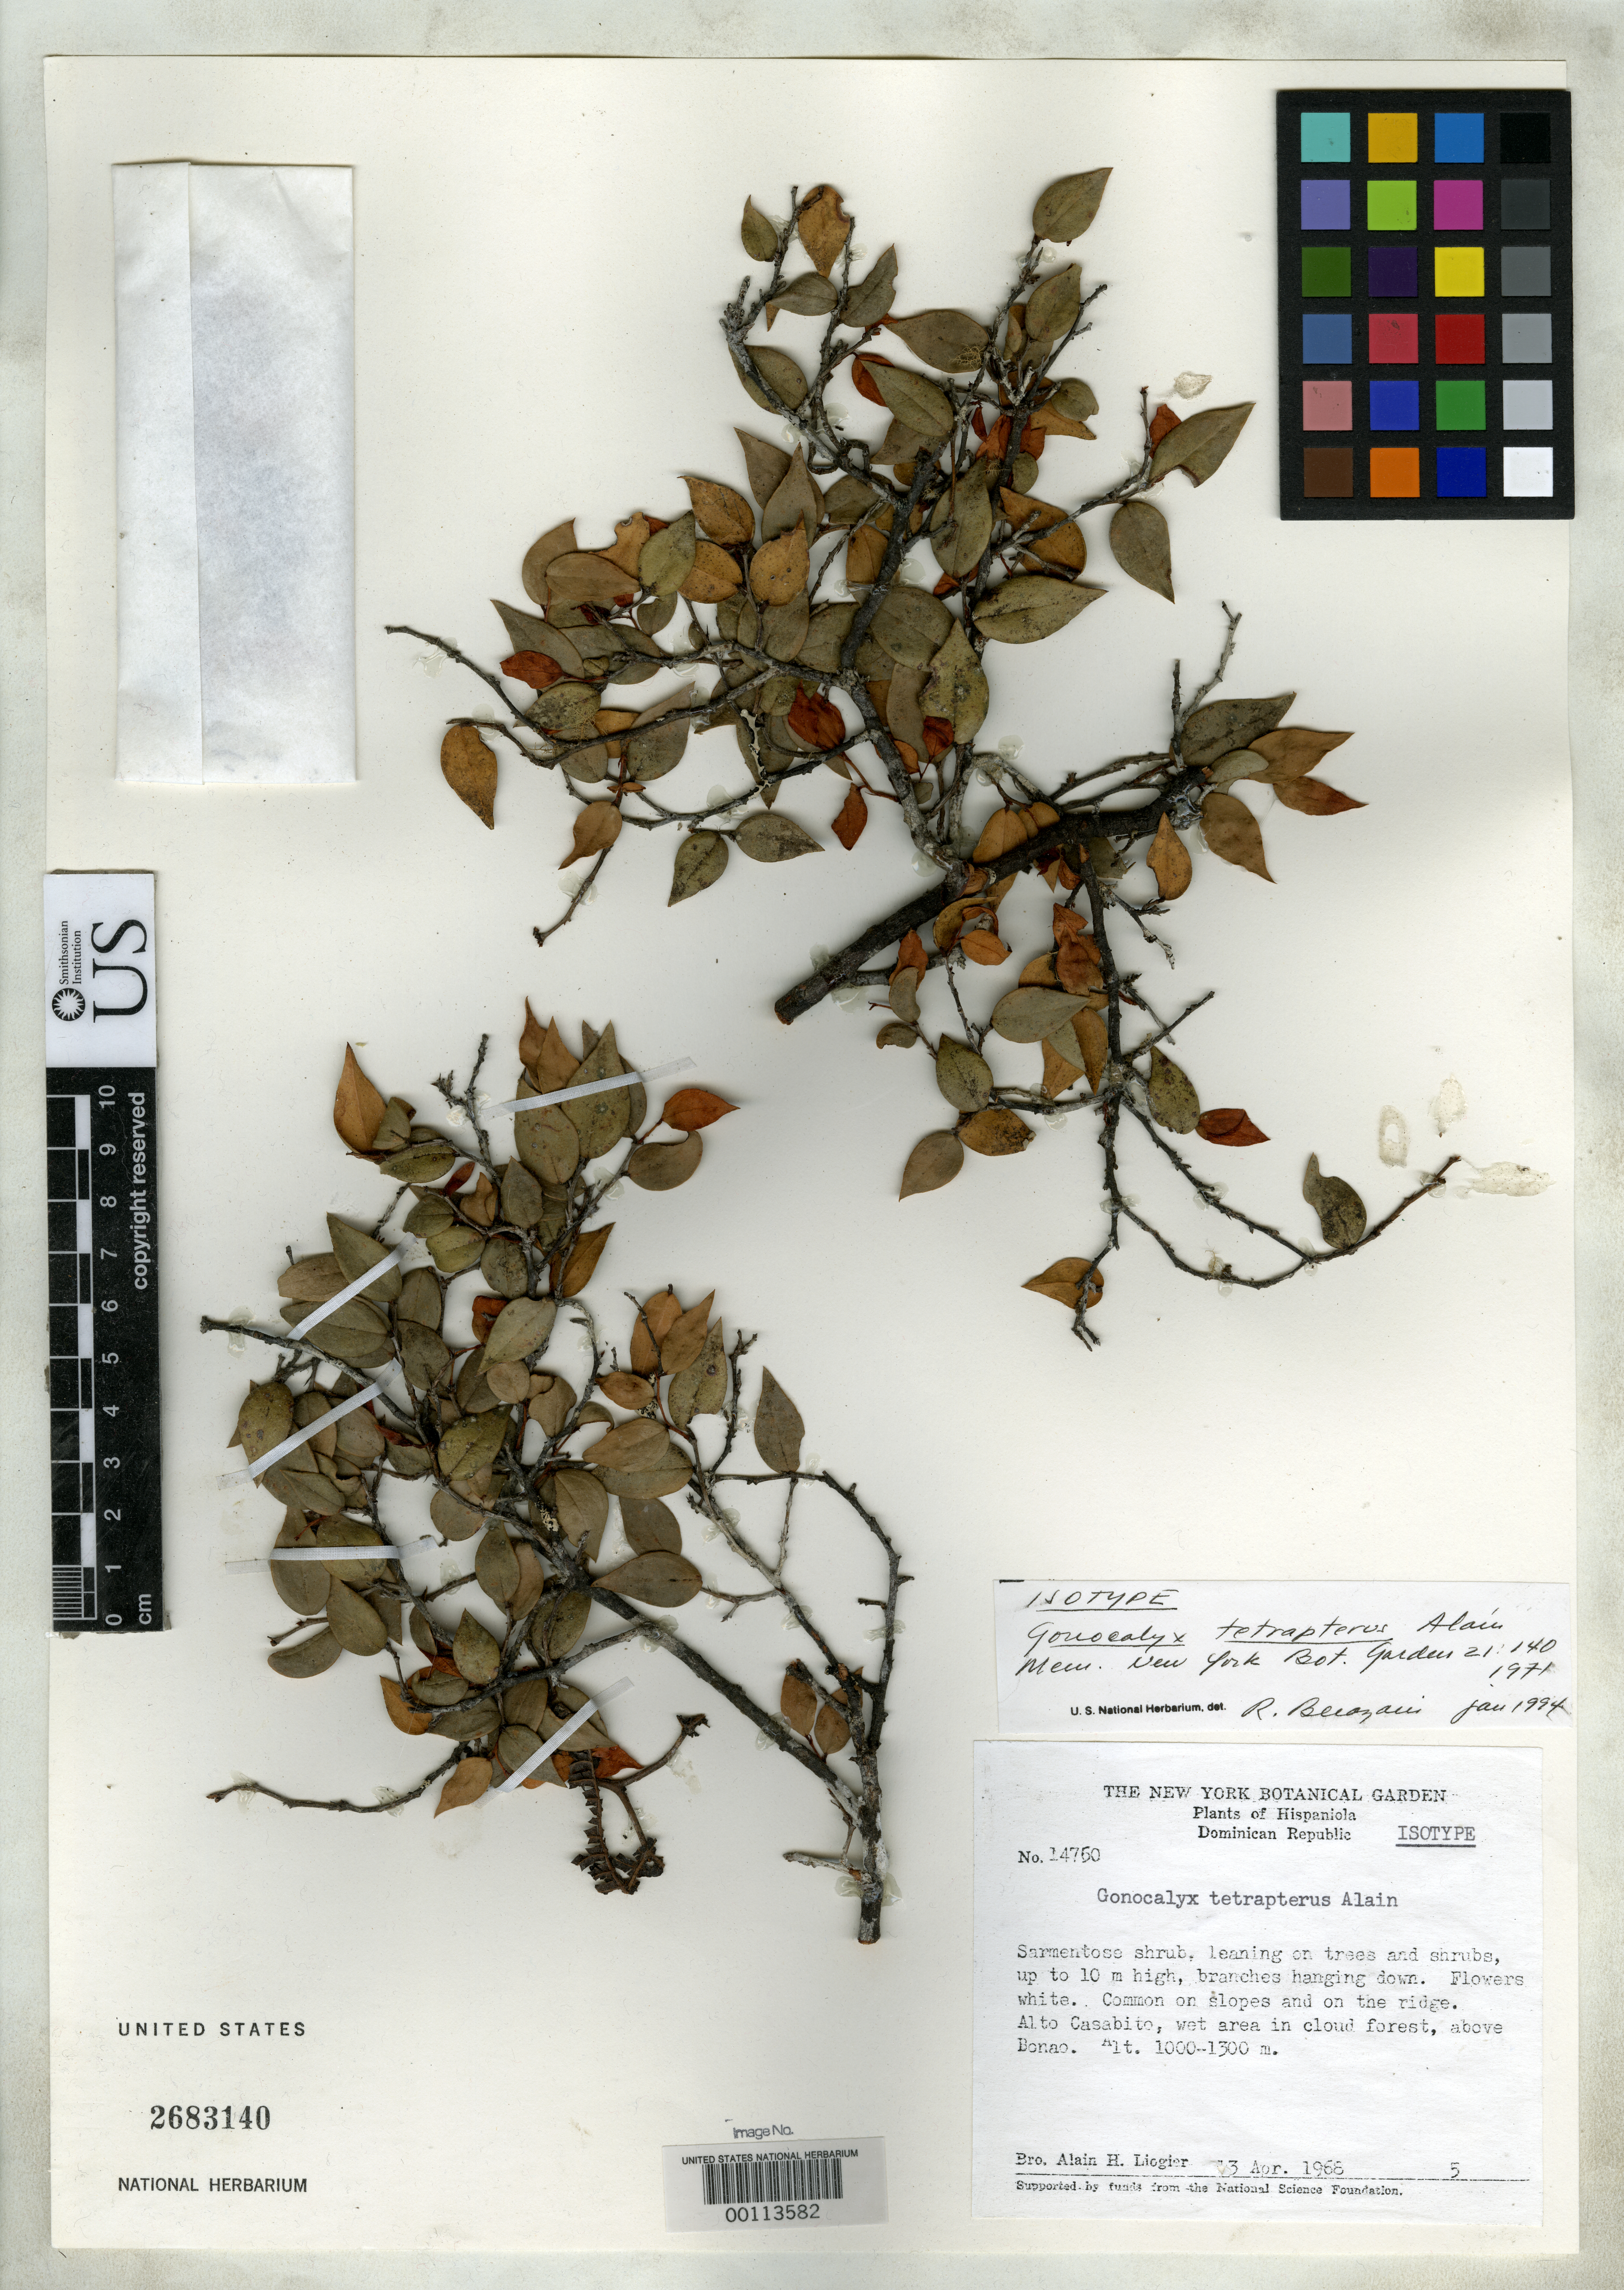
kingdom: Plantae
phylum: Tracheophyta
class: Magnoliopsida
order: Ericales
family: Ericaceae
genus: Gonocalyx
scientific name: Gonocalyx tetrapterus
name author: Alain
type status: Isotype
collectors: A. H. Liogier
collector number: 14760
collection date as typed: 13 Apr 1969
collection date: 1969-04-13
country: Dominican Republic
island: Hispaniola Island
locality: Alto Casabito, above Bonao.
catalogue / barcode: US 2683140